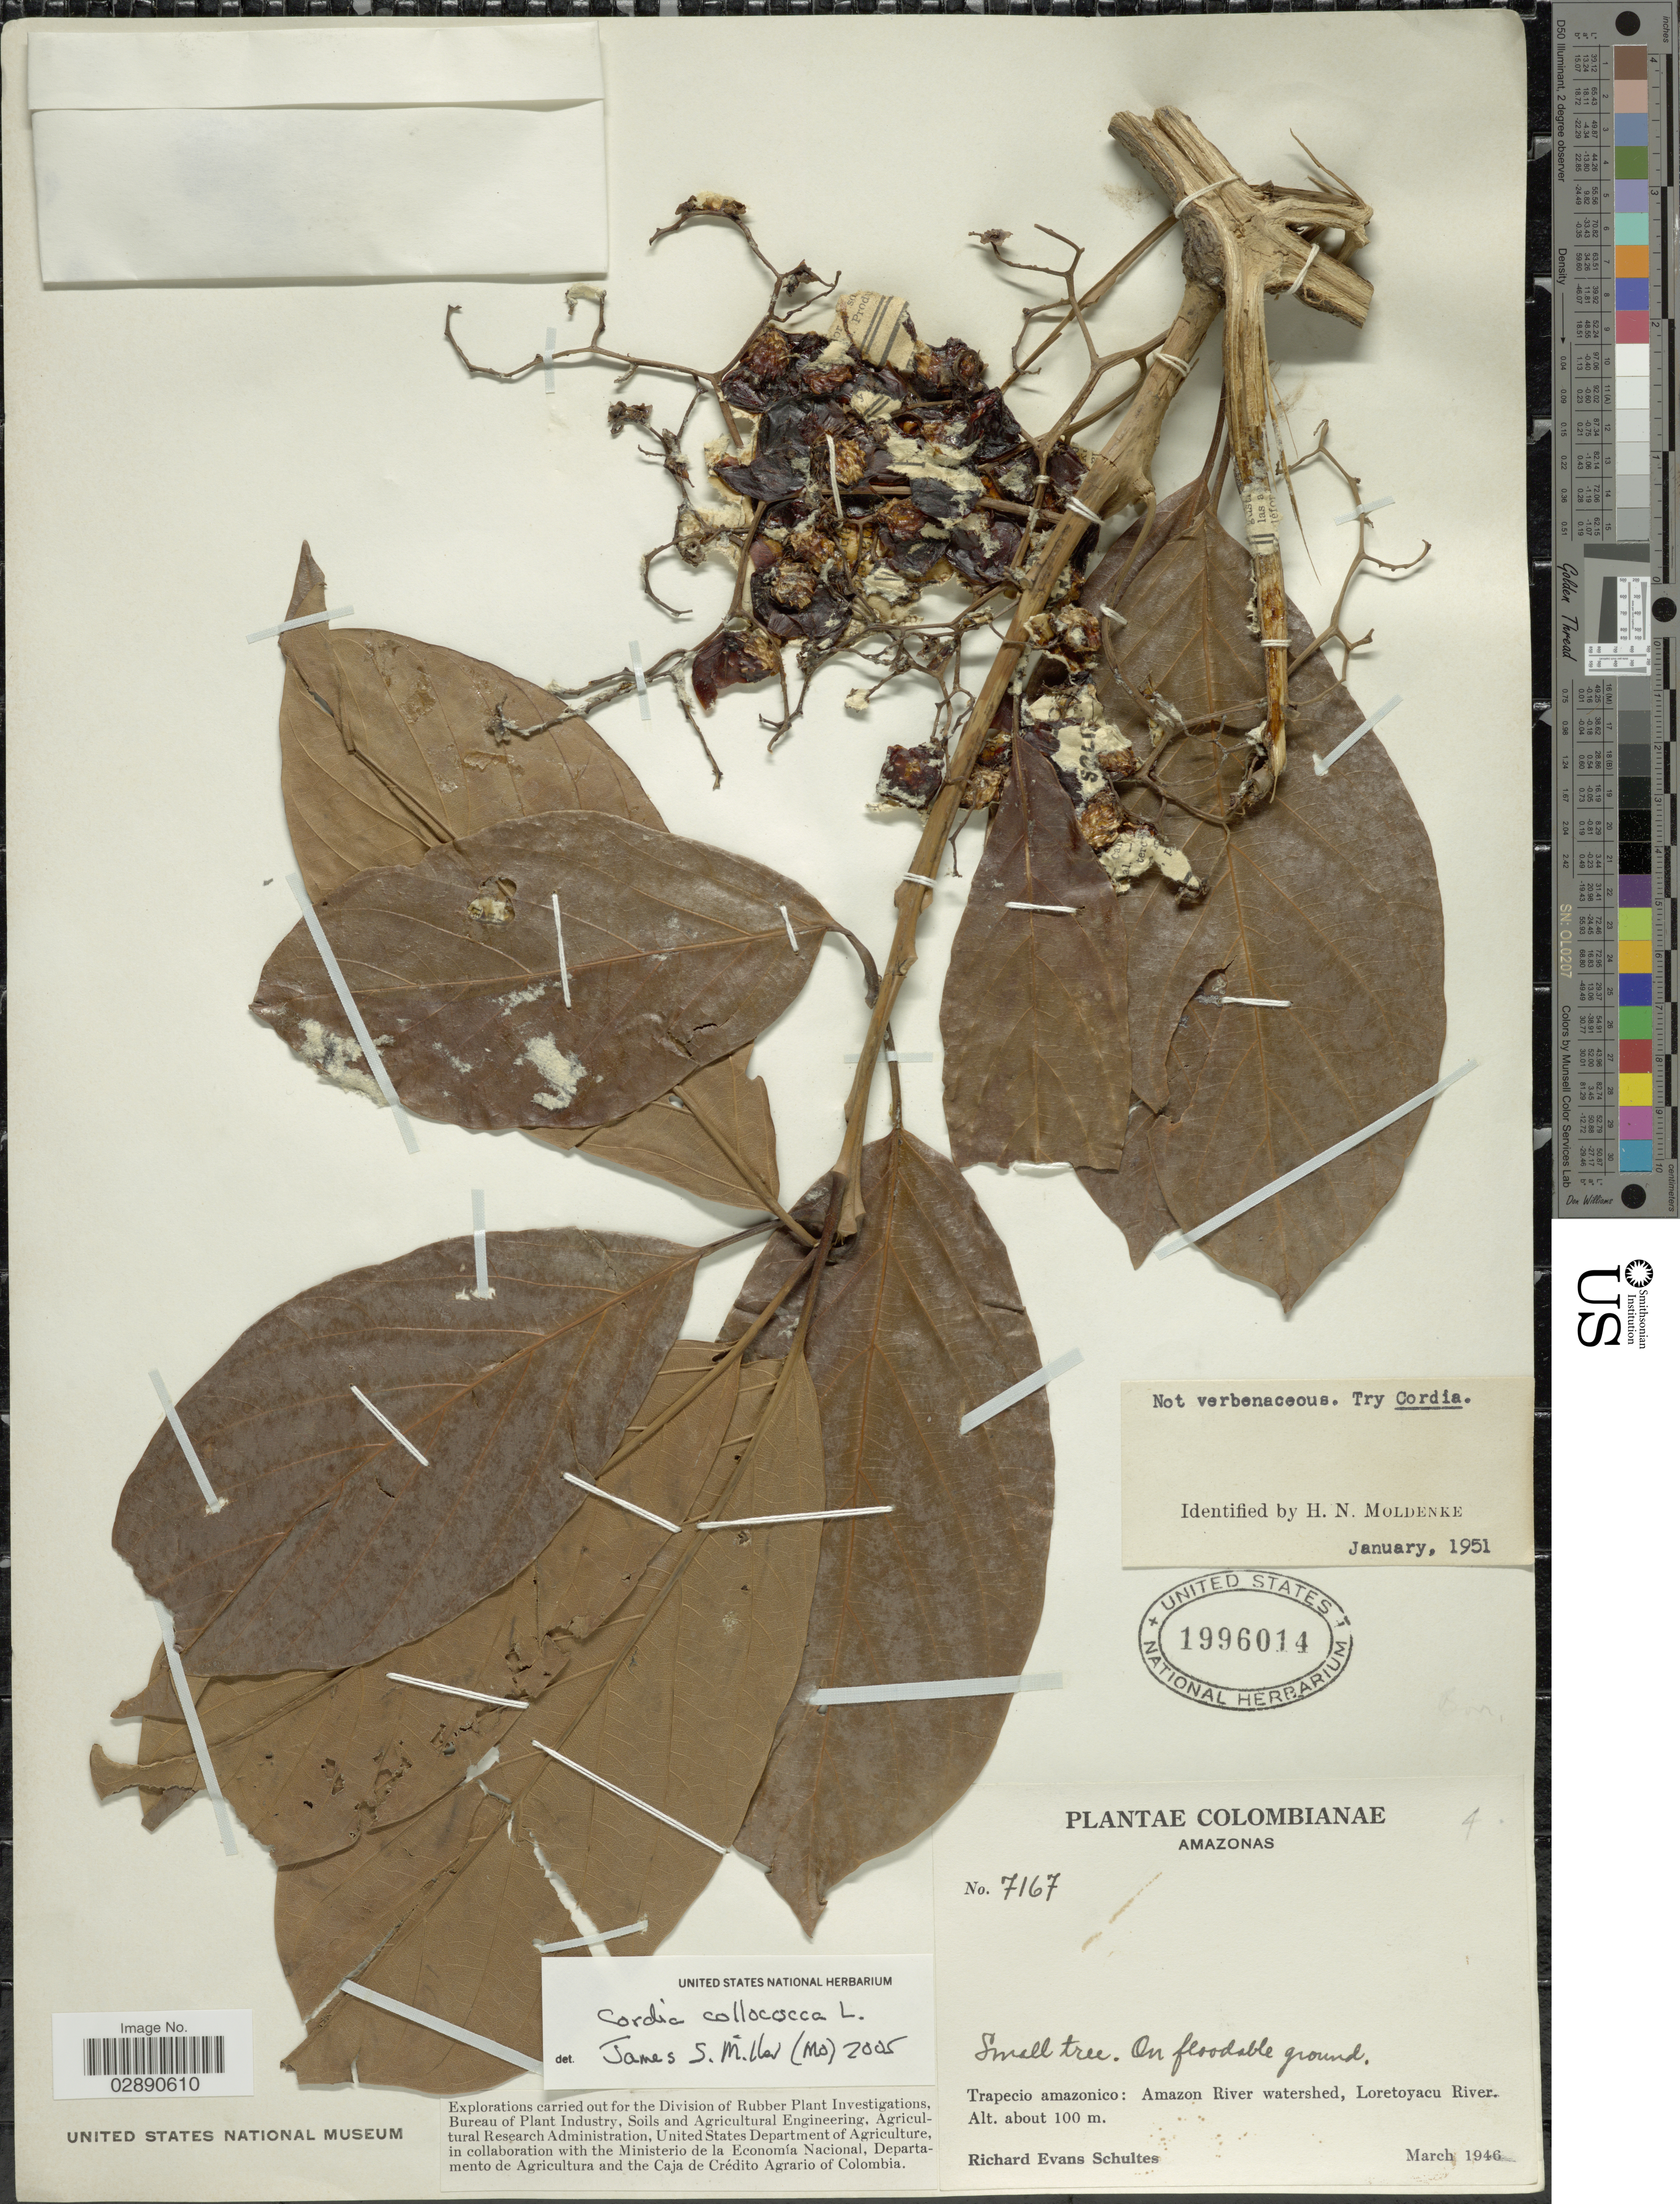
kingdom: Plantae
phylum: Tracheophyta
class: Magnoliopsida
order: Boraginales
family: Cordiaceae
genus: Cordia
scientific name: Cordia collococca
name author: L.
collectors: R. E. Schultes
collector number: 7167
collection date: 1946-03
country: Colombia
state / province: Amazônas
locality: Trapecio amazonico: Amazon River watershed, Loretoyacu River.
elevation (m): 100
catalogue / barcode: US 1996014